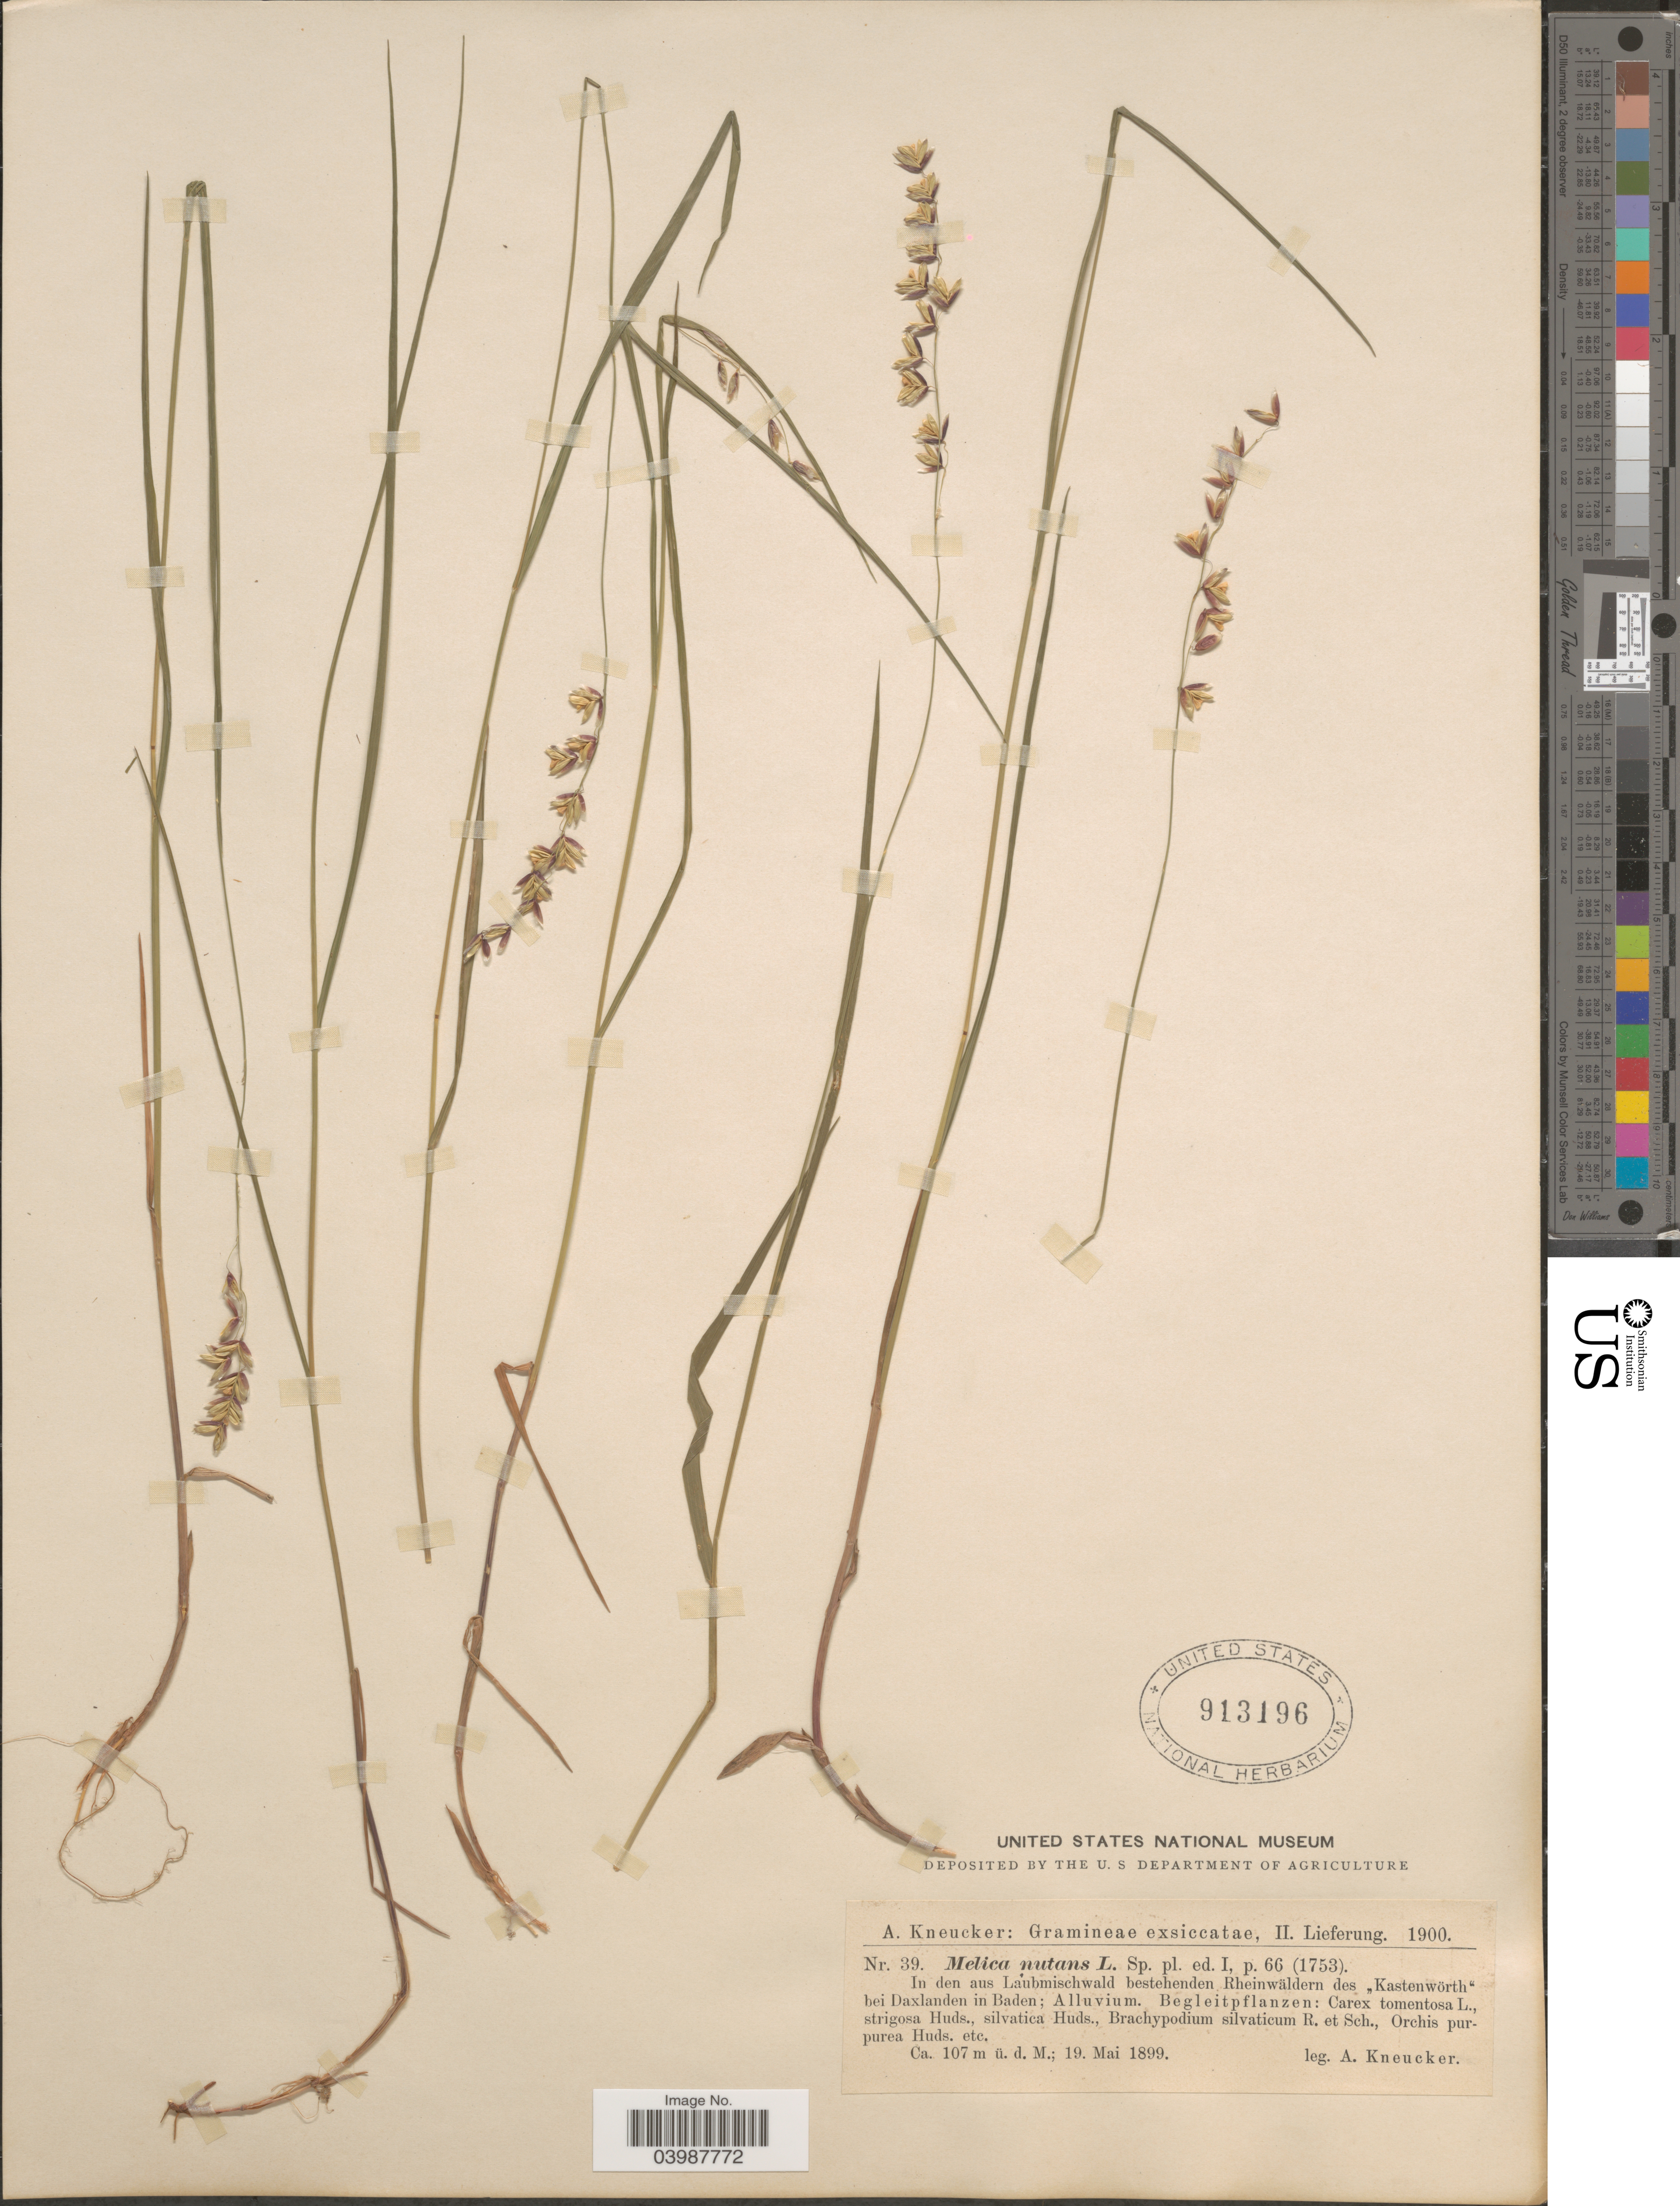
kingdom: Plantae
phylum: Tracheophyta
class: Liliopsida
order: Poales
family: Poaceae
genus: Melica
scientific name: Melica nutans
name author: L.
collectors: A. Kneucker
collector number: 39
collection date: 1899-05-19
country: Germany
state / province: Baden-Württemberg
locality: In dens aus Laubmischwald bestehenden Rheinwäldern des "Kastenwörth" bei Daxlanden in Baden; Alluvium. Begleitpflanzen.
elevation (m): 107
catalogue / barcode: US 913196